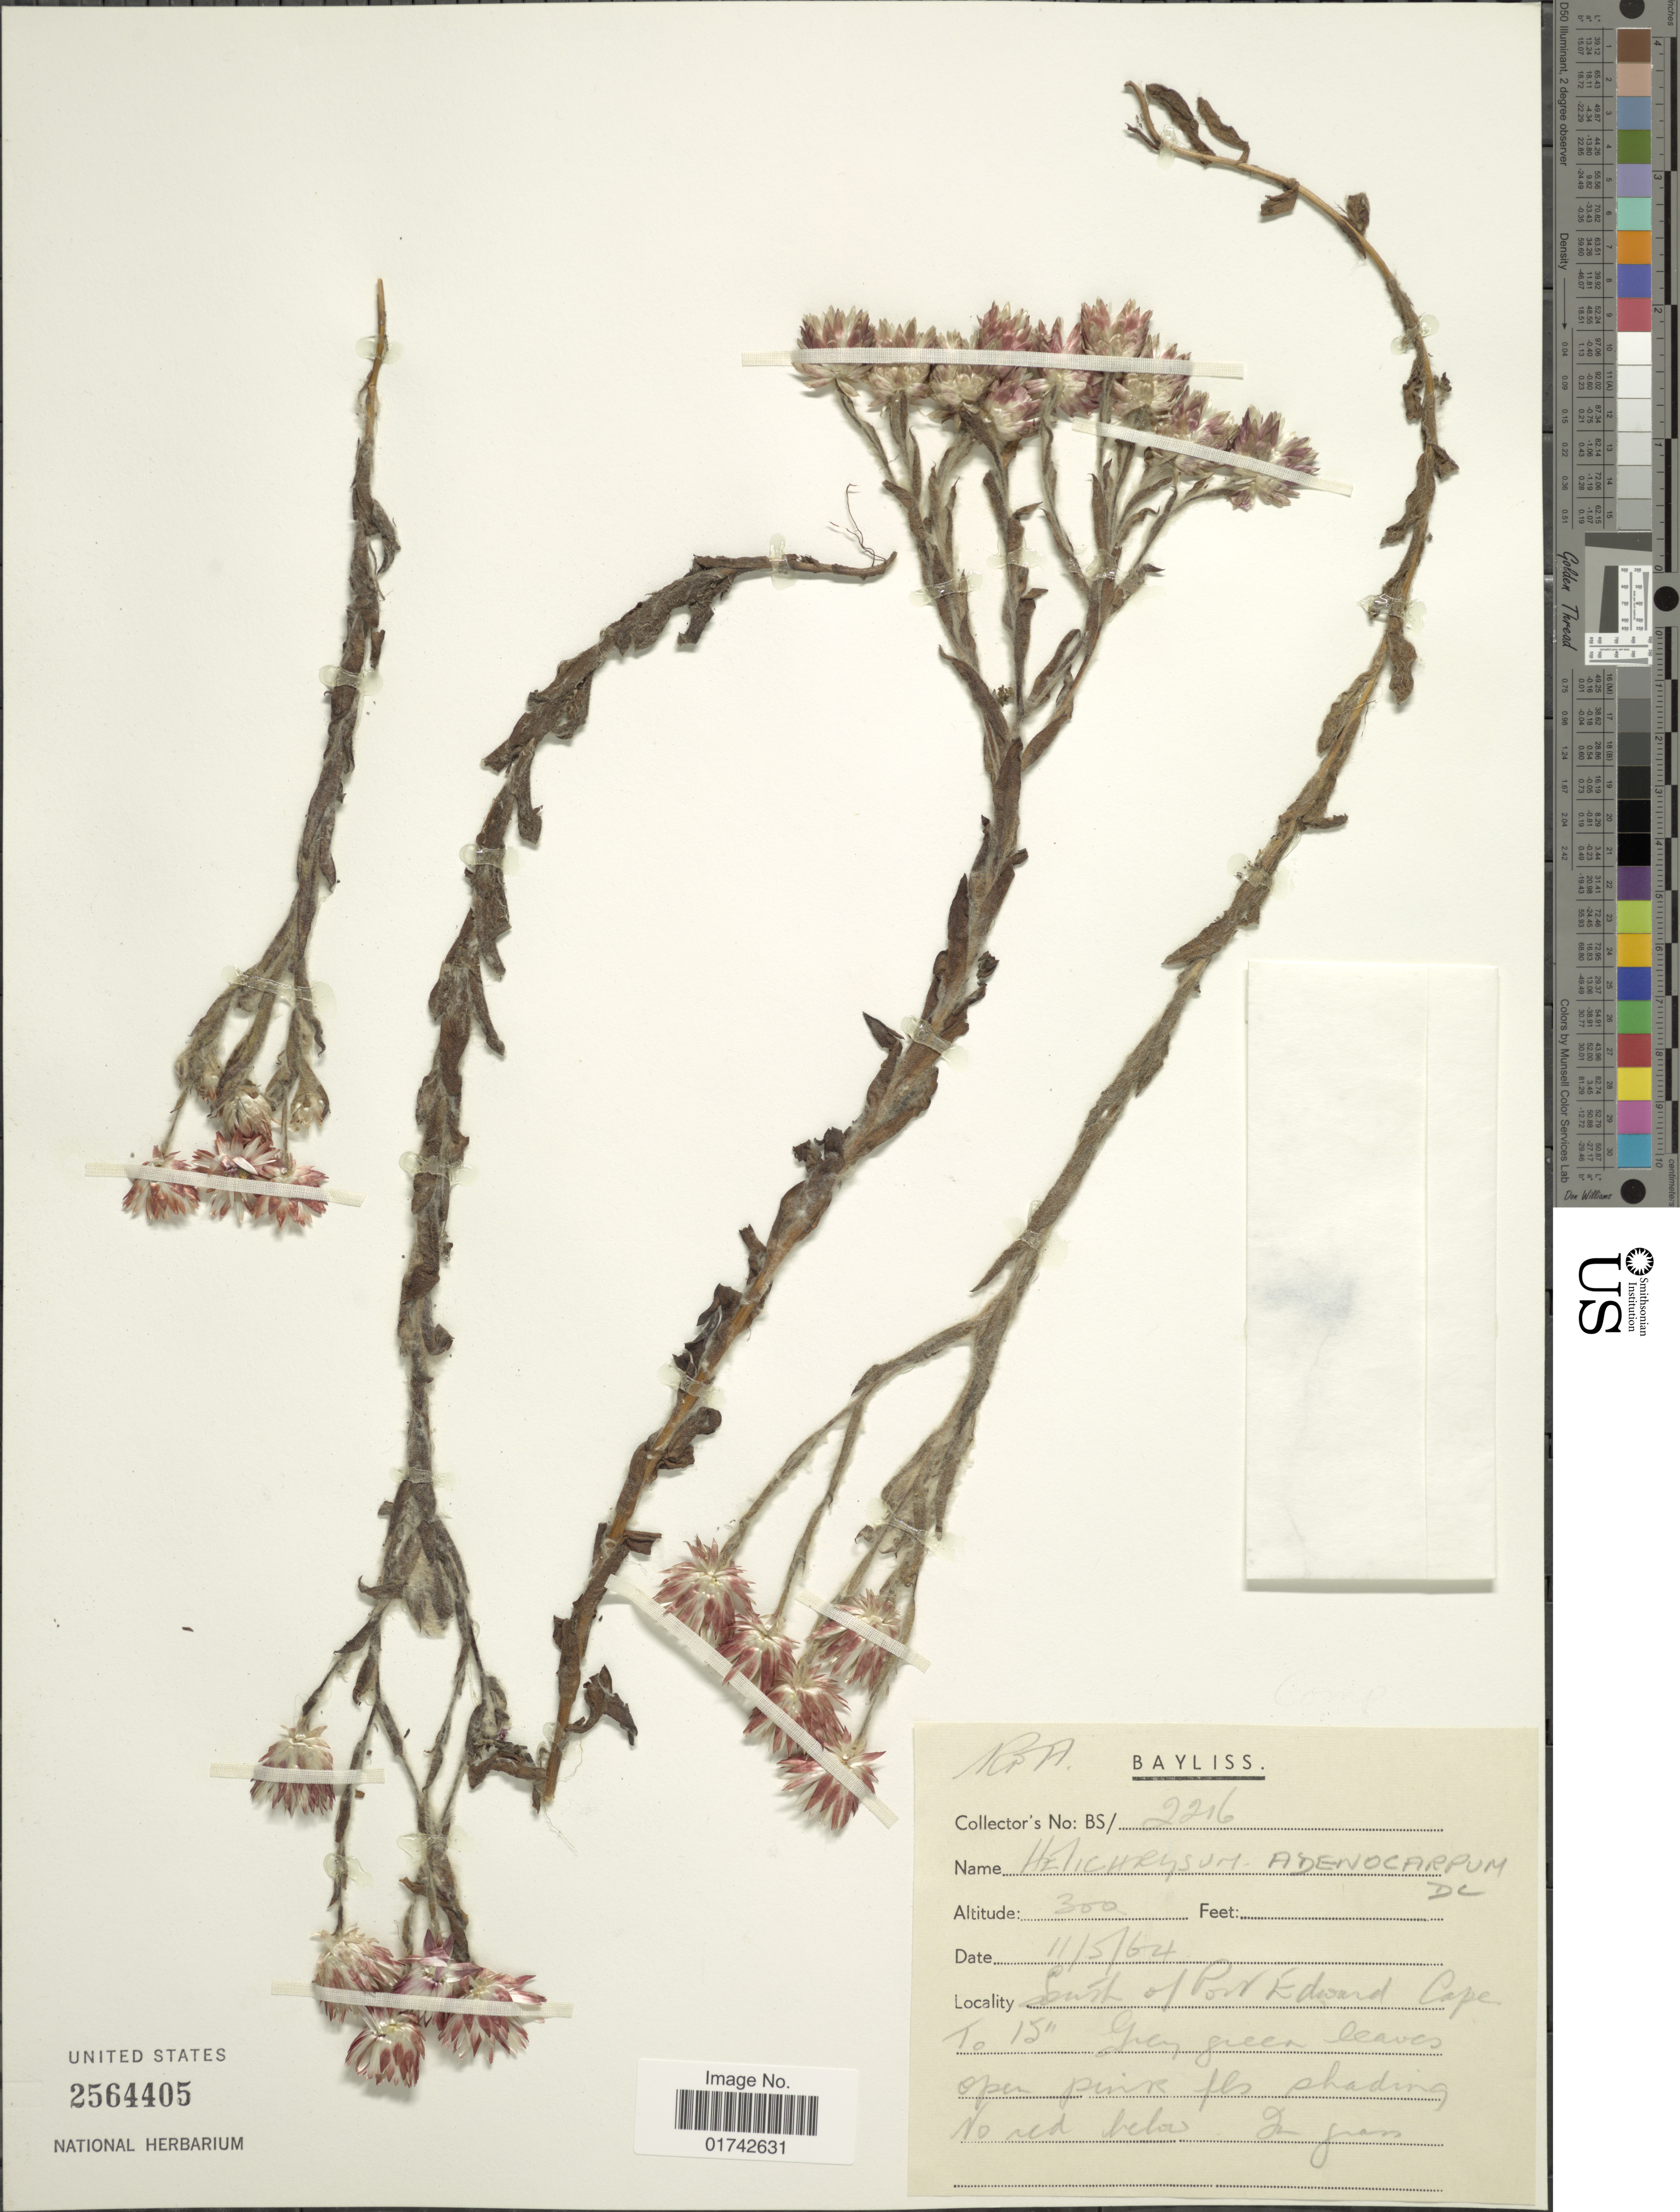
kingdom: Plantae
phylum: Tracheophyta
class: Magnoliopsida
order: Asterales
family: Asteraceae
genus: Helichrysum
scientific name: Helichrysum adenocarpum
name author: DC.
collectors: R. Bayliss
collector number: BS/2216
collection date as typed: Transcribed d/m/y: 11/5/64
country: South Africa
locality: South Of Port Edward, Cape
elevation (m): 91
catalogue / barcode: US 2564405